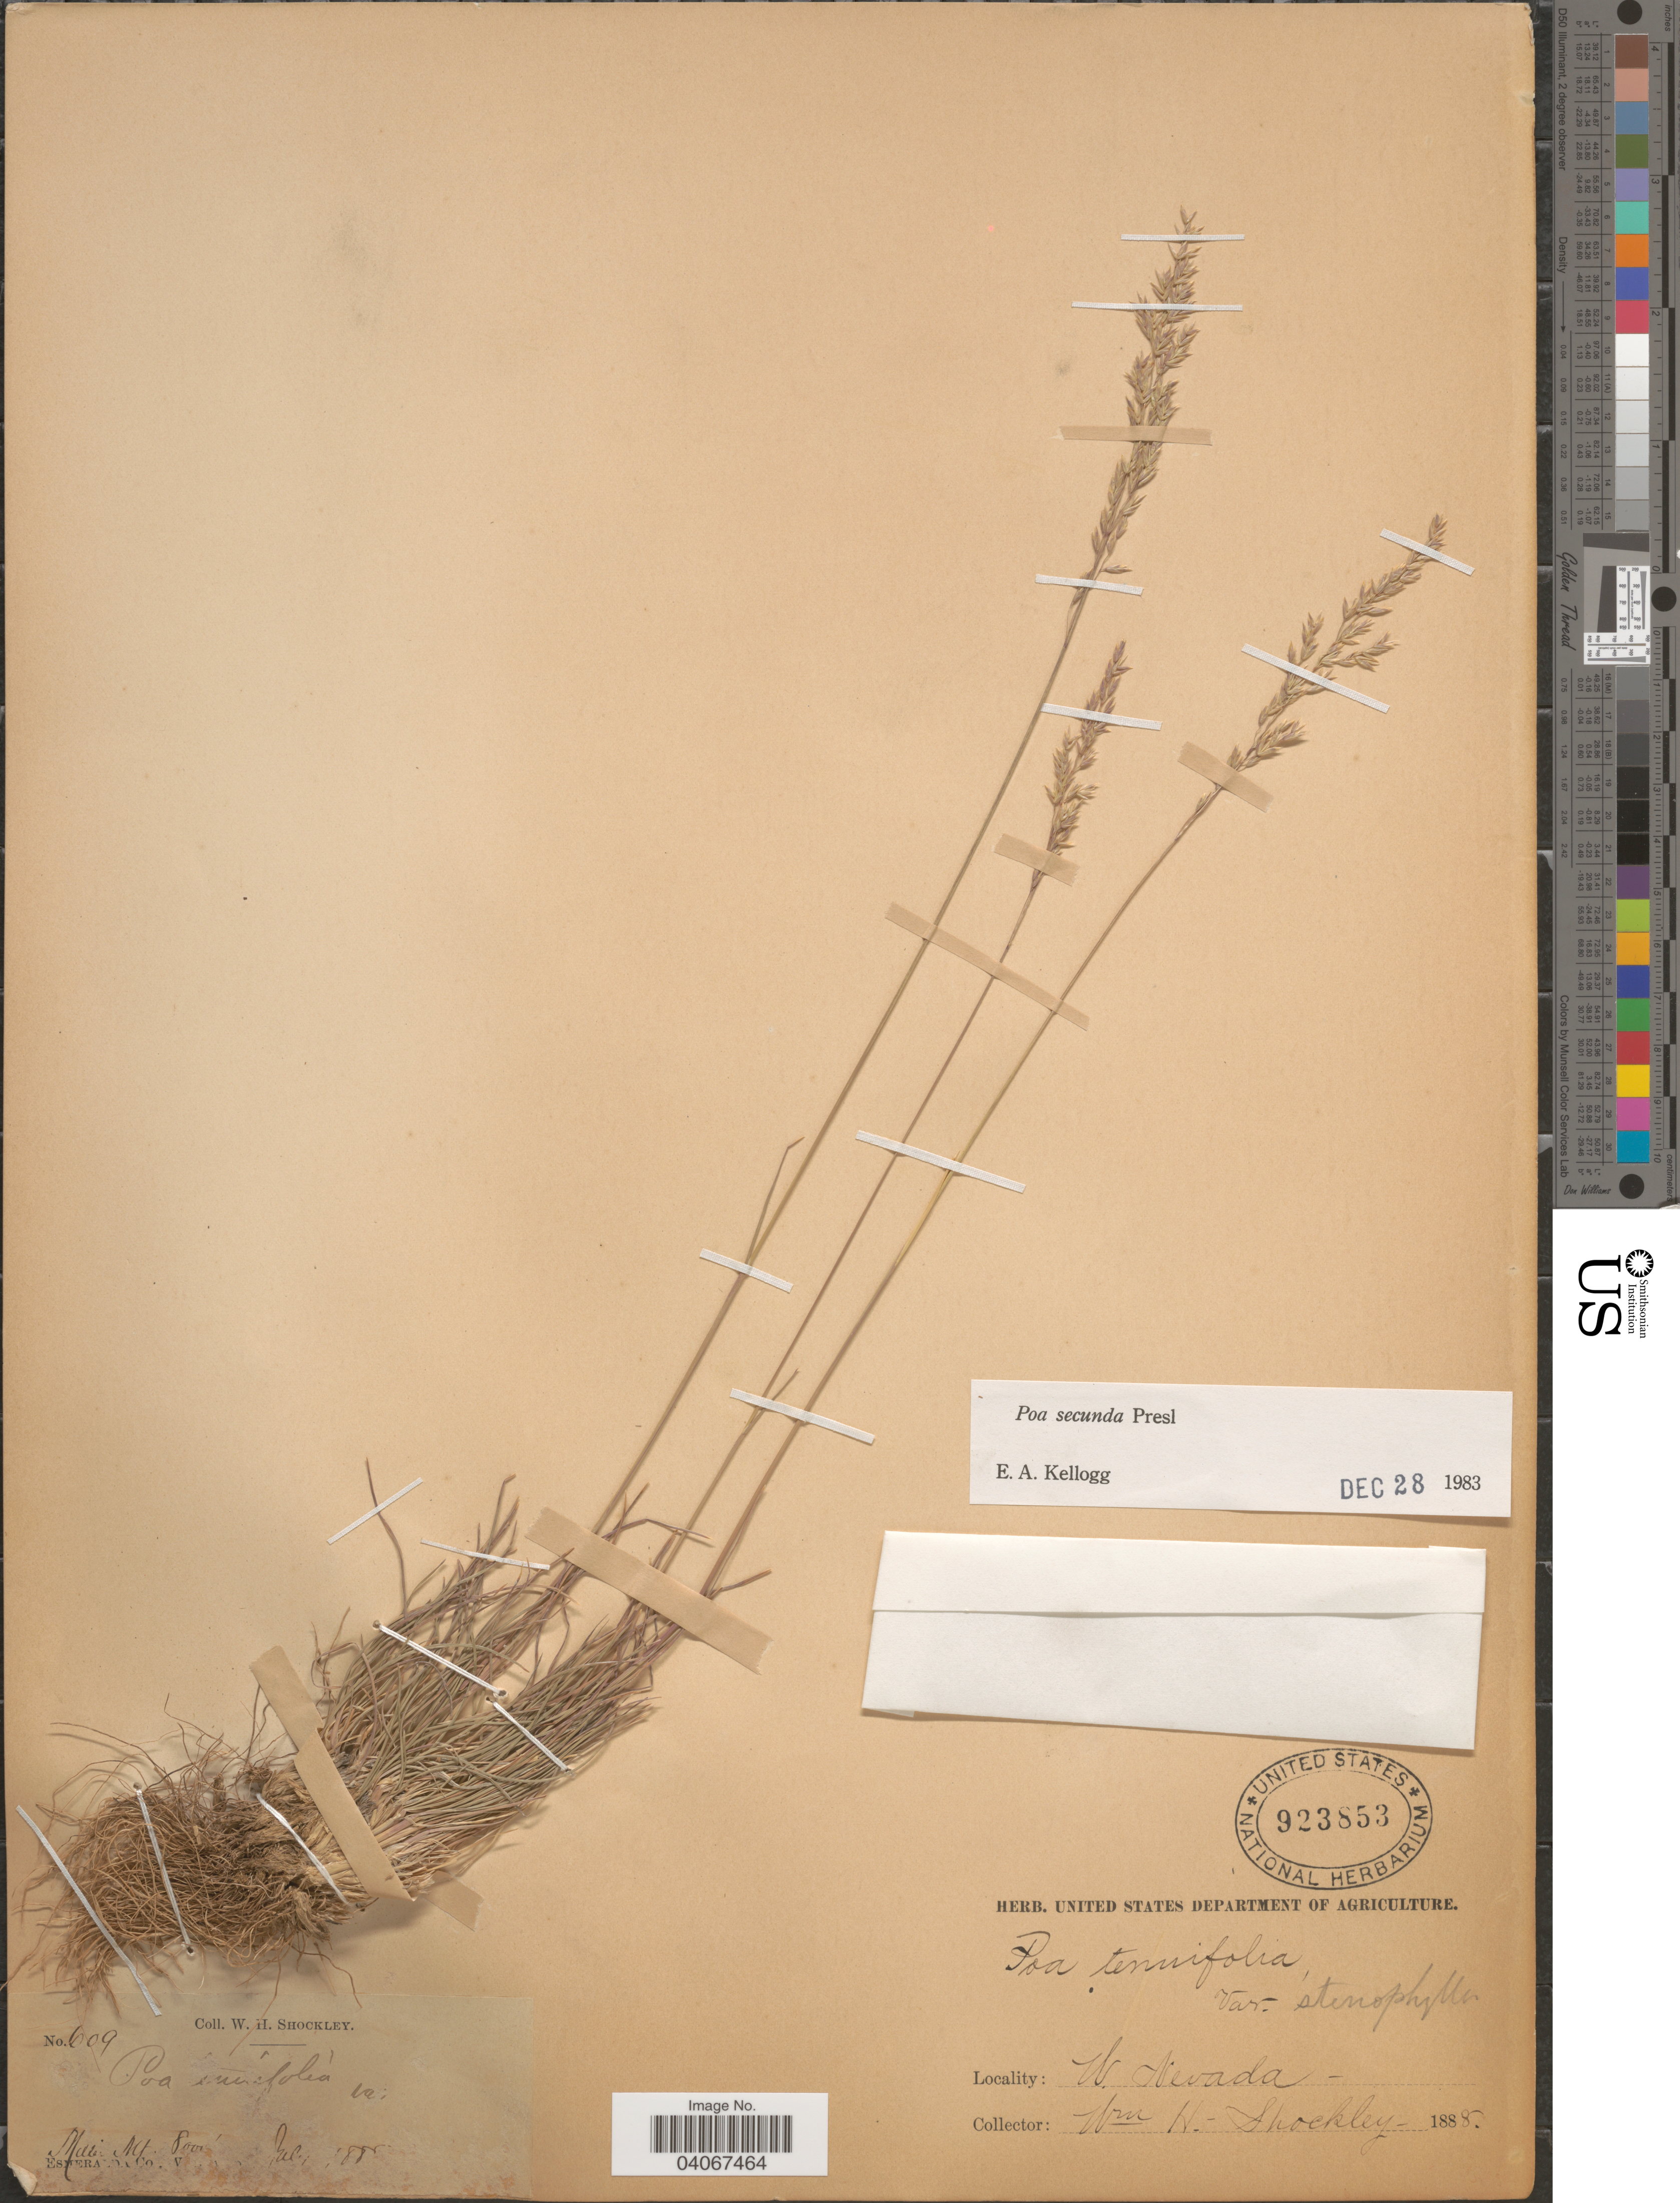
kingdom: Plantae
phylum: Tracheophyta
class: Liliopsida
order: Poales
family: Poaceae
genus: Poa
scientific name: Poa secunda subsp. secunda var. secunda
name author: J. Presl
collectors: W. Shockley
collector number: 609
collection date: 1888-07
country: United States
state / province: Nevada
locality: Miller Mt. Esmeralda Co., W. Nevada.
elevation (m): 2438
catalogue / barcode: US 923853